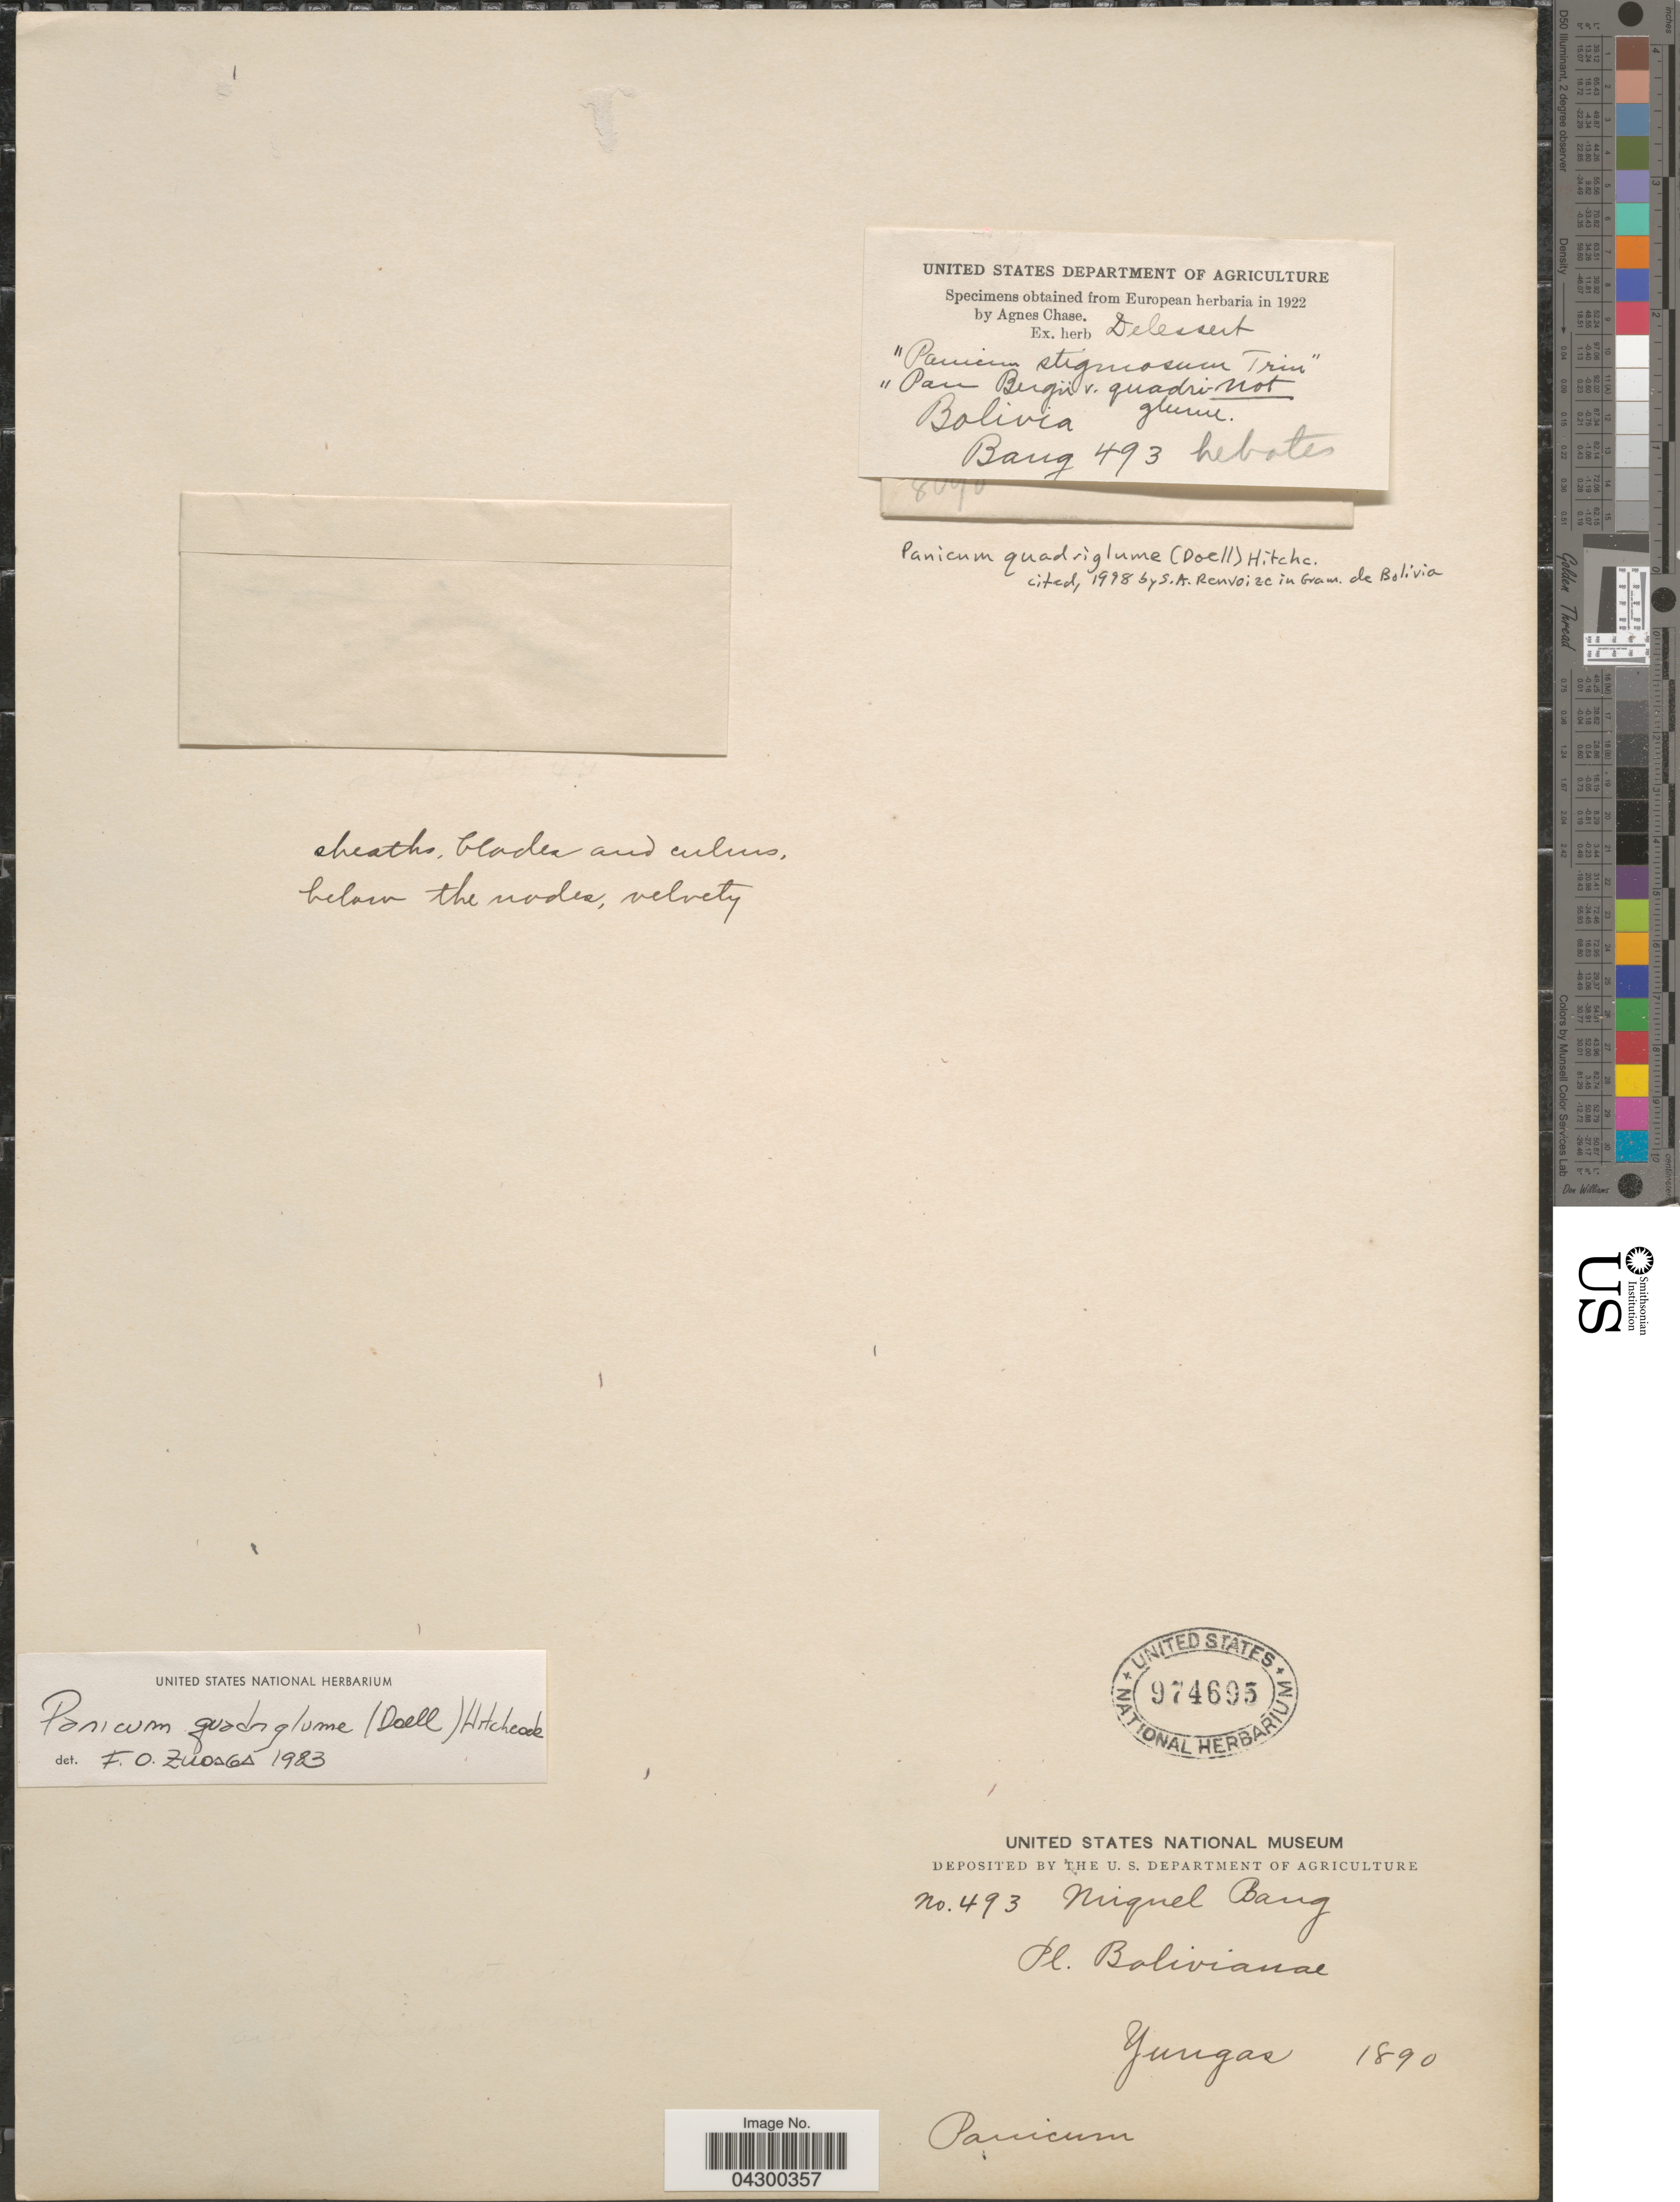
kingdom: Plantae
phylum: Tracheophyta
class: Liliopsida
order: Poales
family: Poaceae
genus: Panicum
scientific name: Panicum quadriglume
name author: (Döll) Hitchc.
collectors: M. Bang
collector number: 493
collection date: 1890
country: Bolivia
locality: Yungas.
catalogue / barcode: US 974695